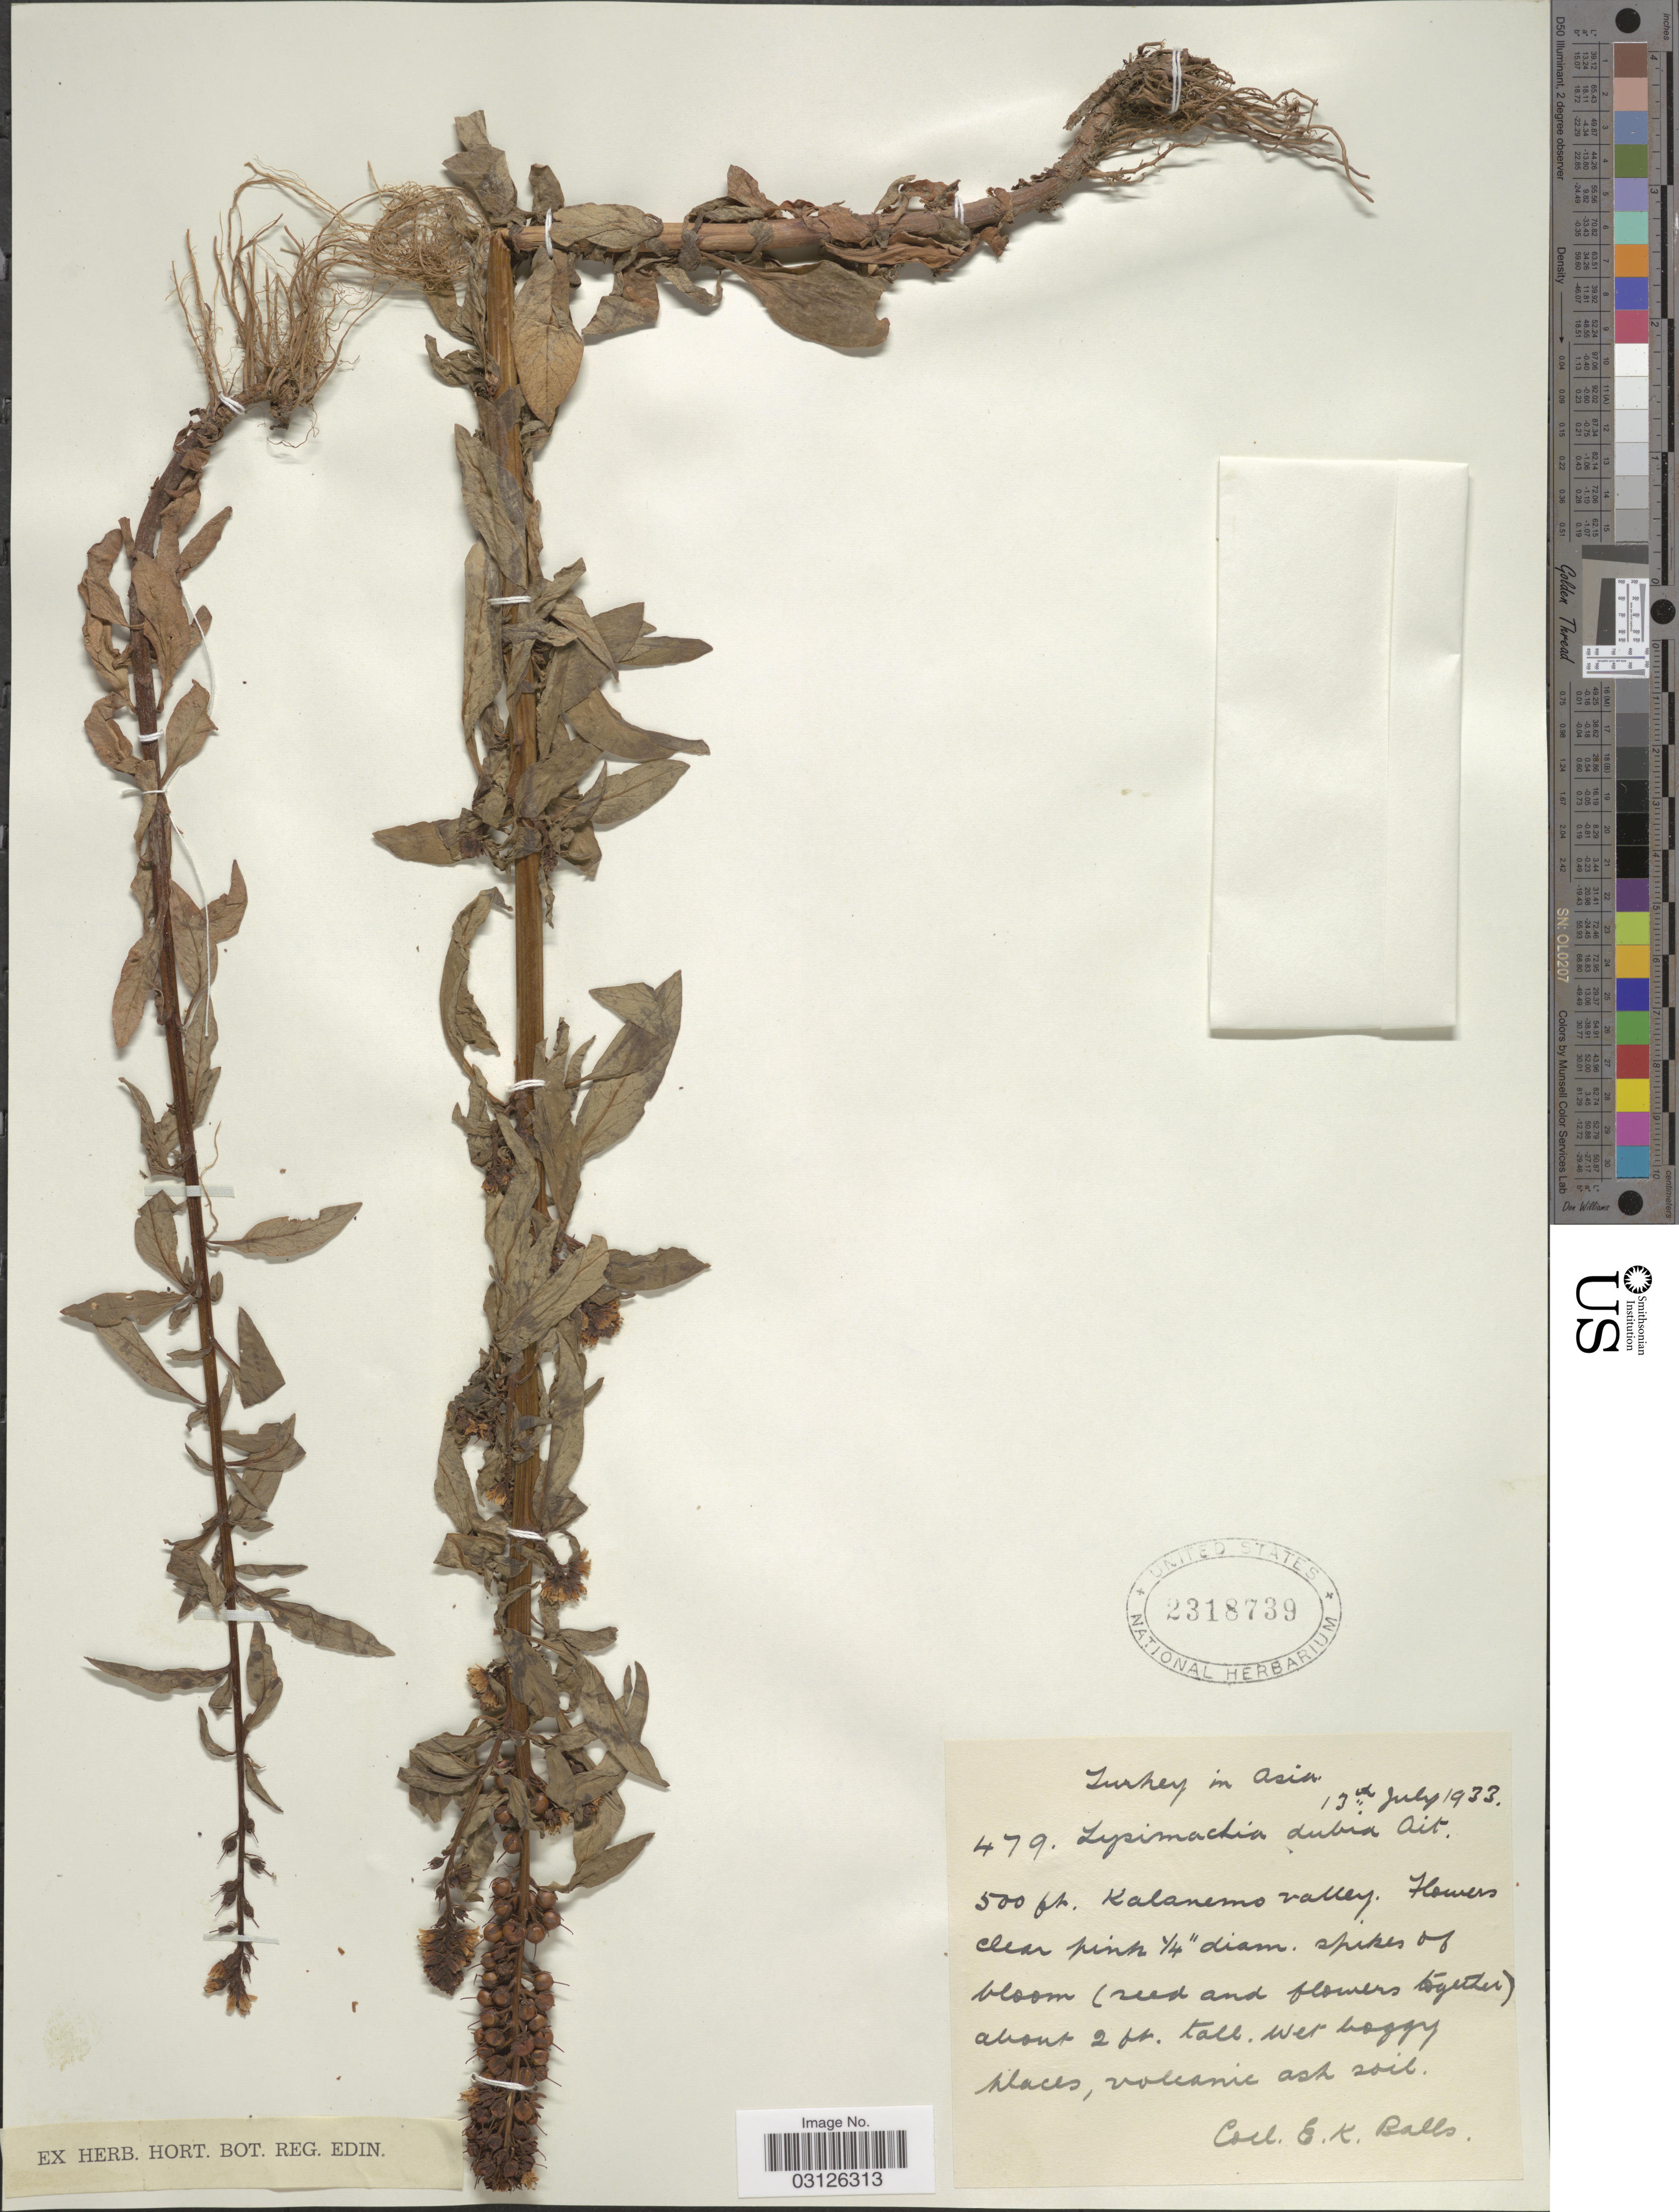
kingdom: Plantae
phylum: Tracheophyta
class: Magnoliopsida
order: Ericales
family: Primulaceae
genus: Lysimachia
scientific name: Lysimachia dubia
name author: Aiton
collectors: E. K. Balls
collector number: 479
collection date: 1933-07-13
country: Turkey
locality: Turkey in Asia. Kalanemo valley.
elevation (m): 152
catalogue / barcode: US 2318739